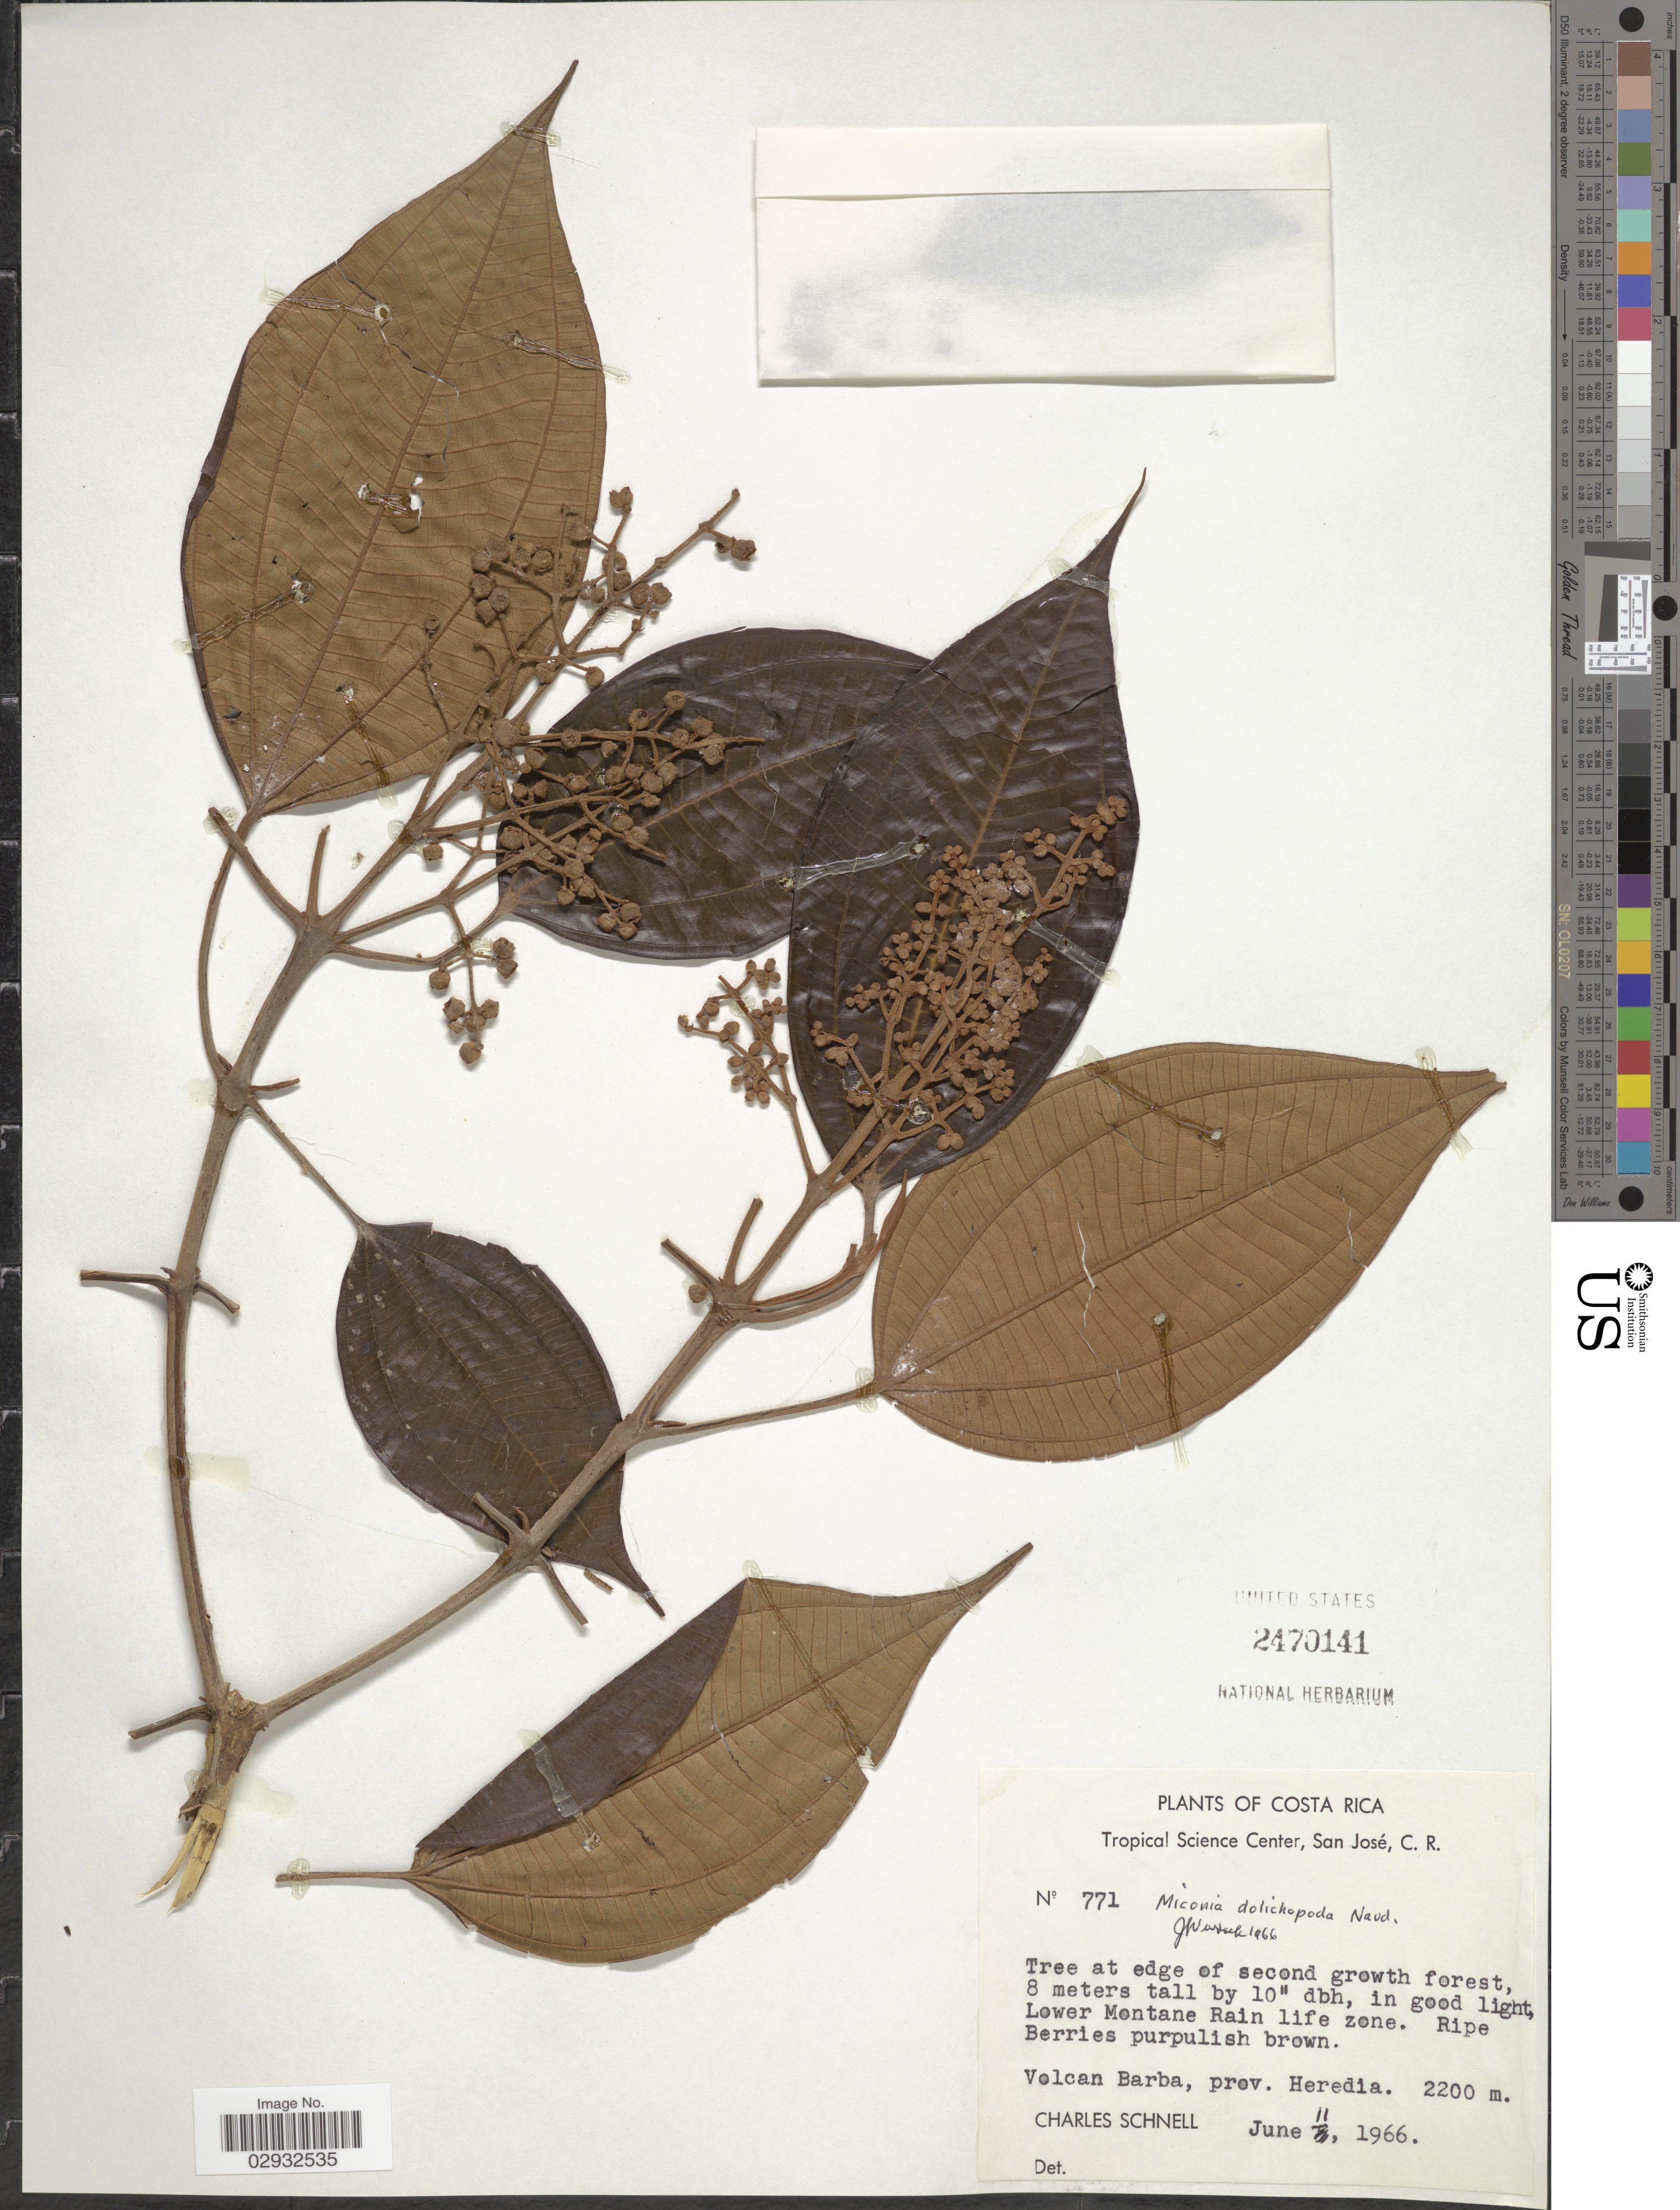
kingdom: Plantae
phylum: Tracheophyta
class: Magnoliopsida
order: Myrtales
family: Melastomataceae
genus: Miconia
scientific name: Miconia dolichopoda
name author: Naudin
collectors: C. Schnell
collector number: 771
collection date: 1966-06-11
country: Costa Rica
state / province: Heredia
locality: Lower Montane Rain life zone. Volcan Barba.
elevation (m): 2200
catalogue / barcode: US 2470141